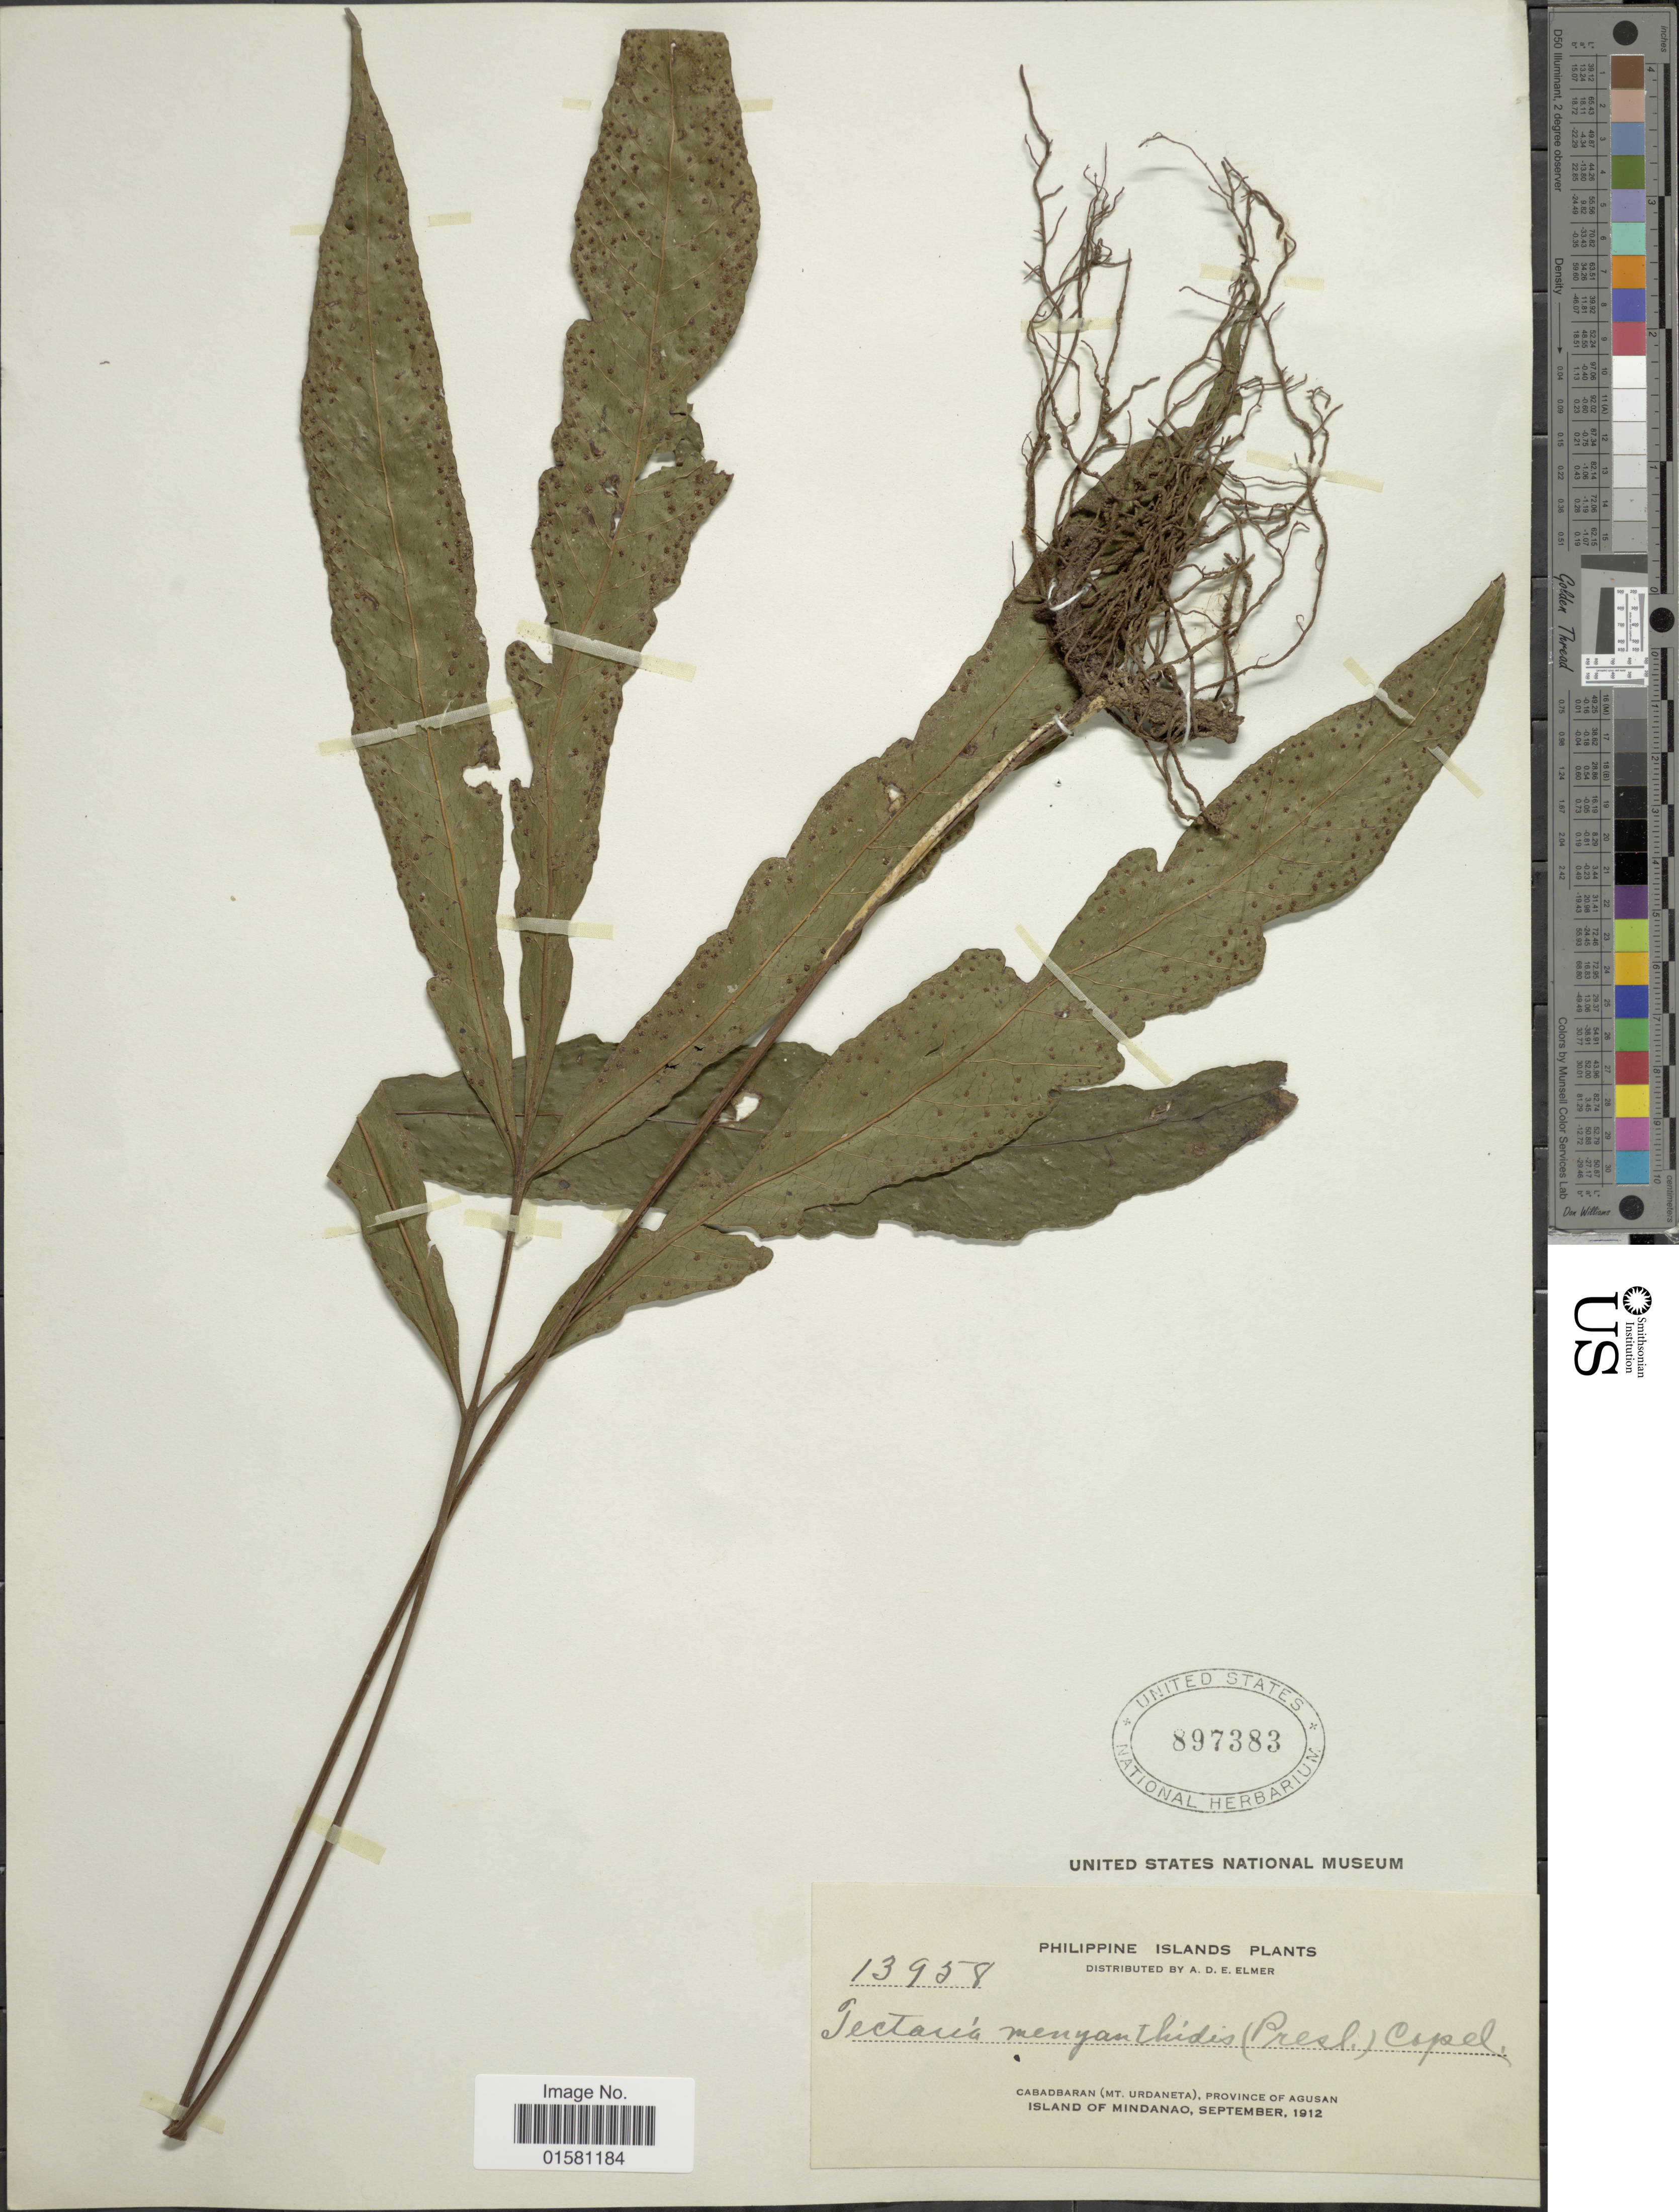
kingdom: Plantae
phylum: Tracheophyta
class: Polypodiopsida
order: Polypodiales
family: Tectariaceae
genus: Tectaria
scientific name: Tectaria menyanthidis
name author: (C. Presl) Copel.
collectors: A. D. E. Elmer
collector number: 13958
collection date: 1912-09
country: Philippines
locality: Cabadbaran (Mt. Urdaneta), Province of Agusan. Island of Mindanao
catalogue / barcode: US 897383